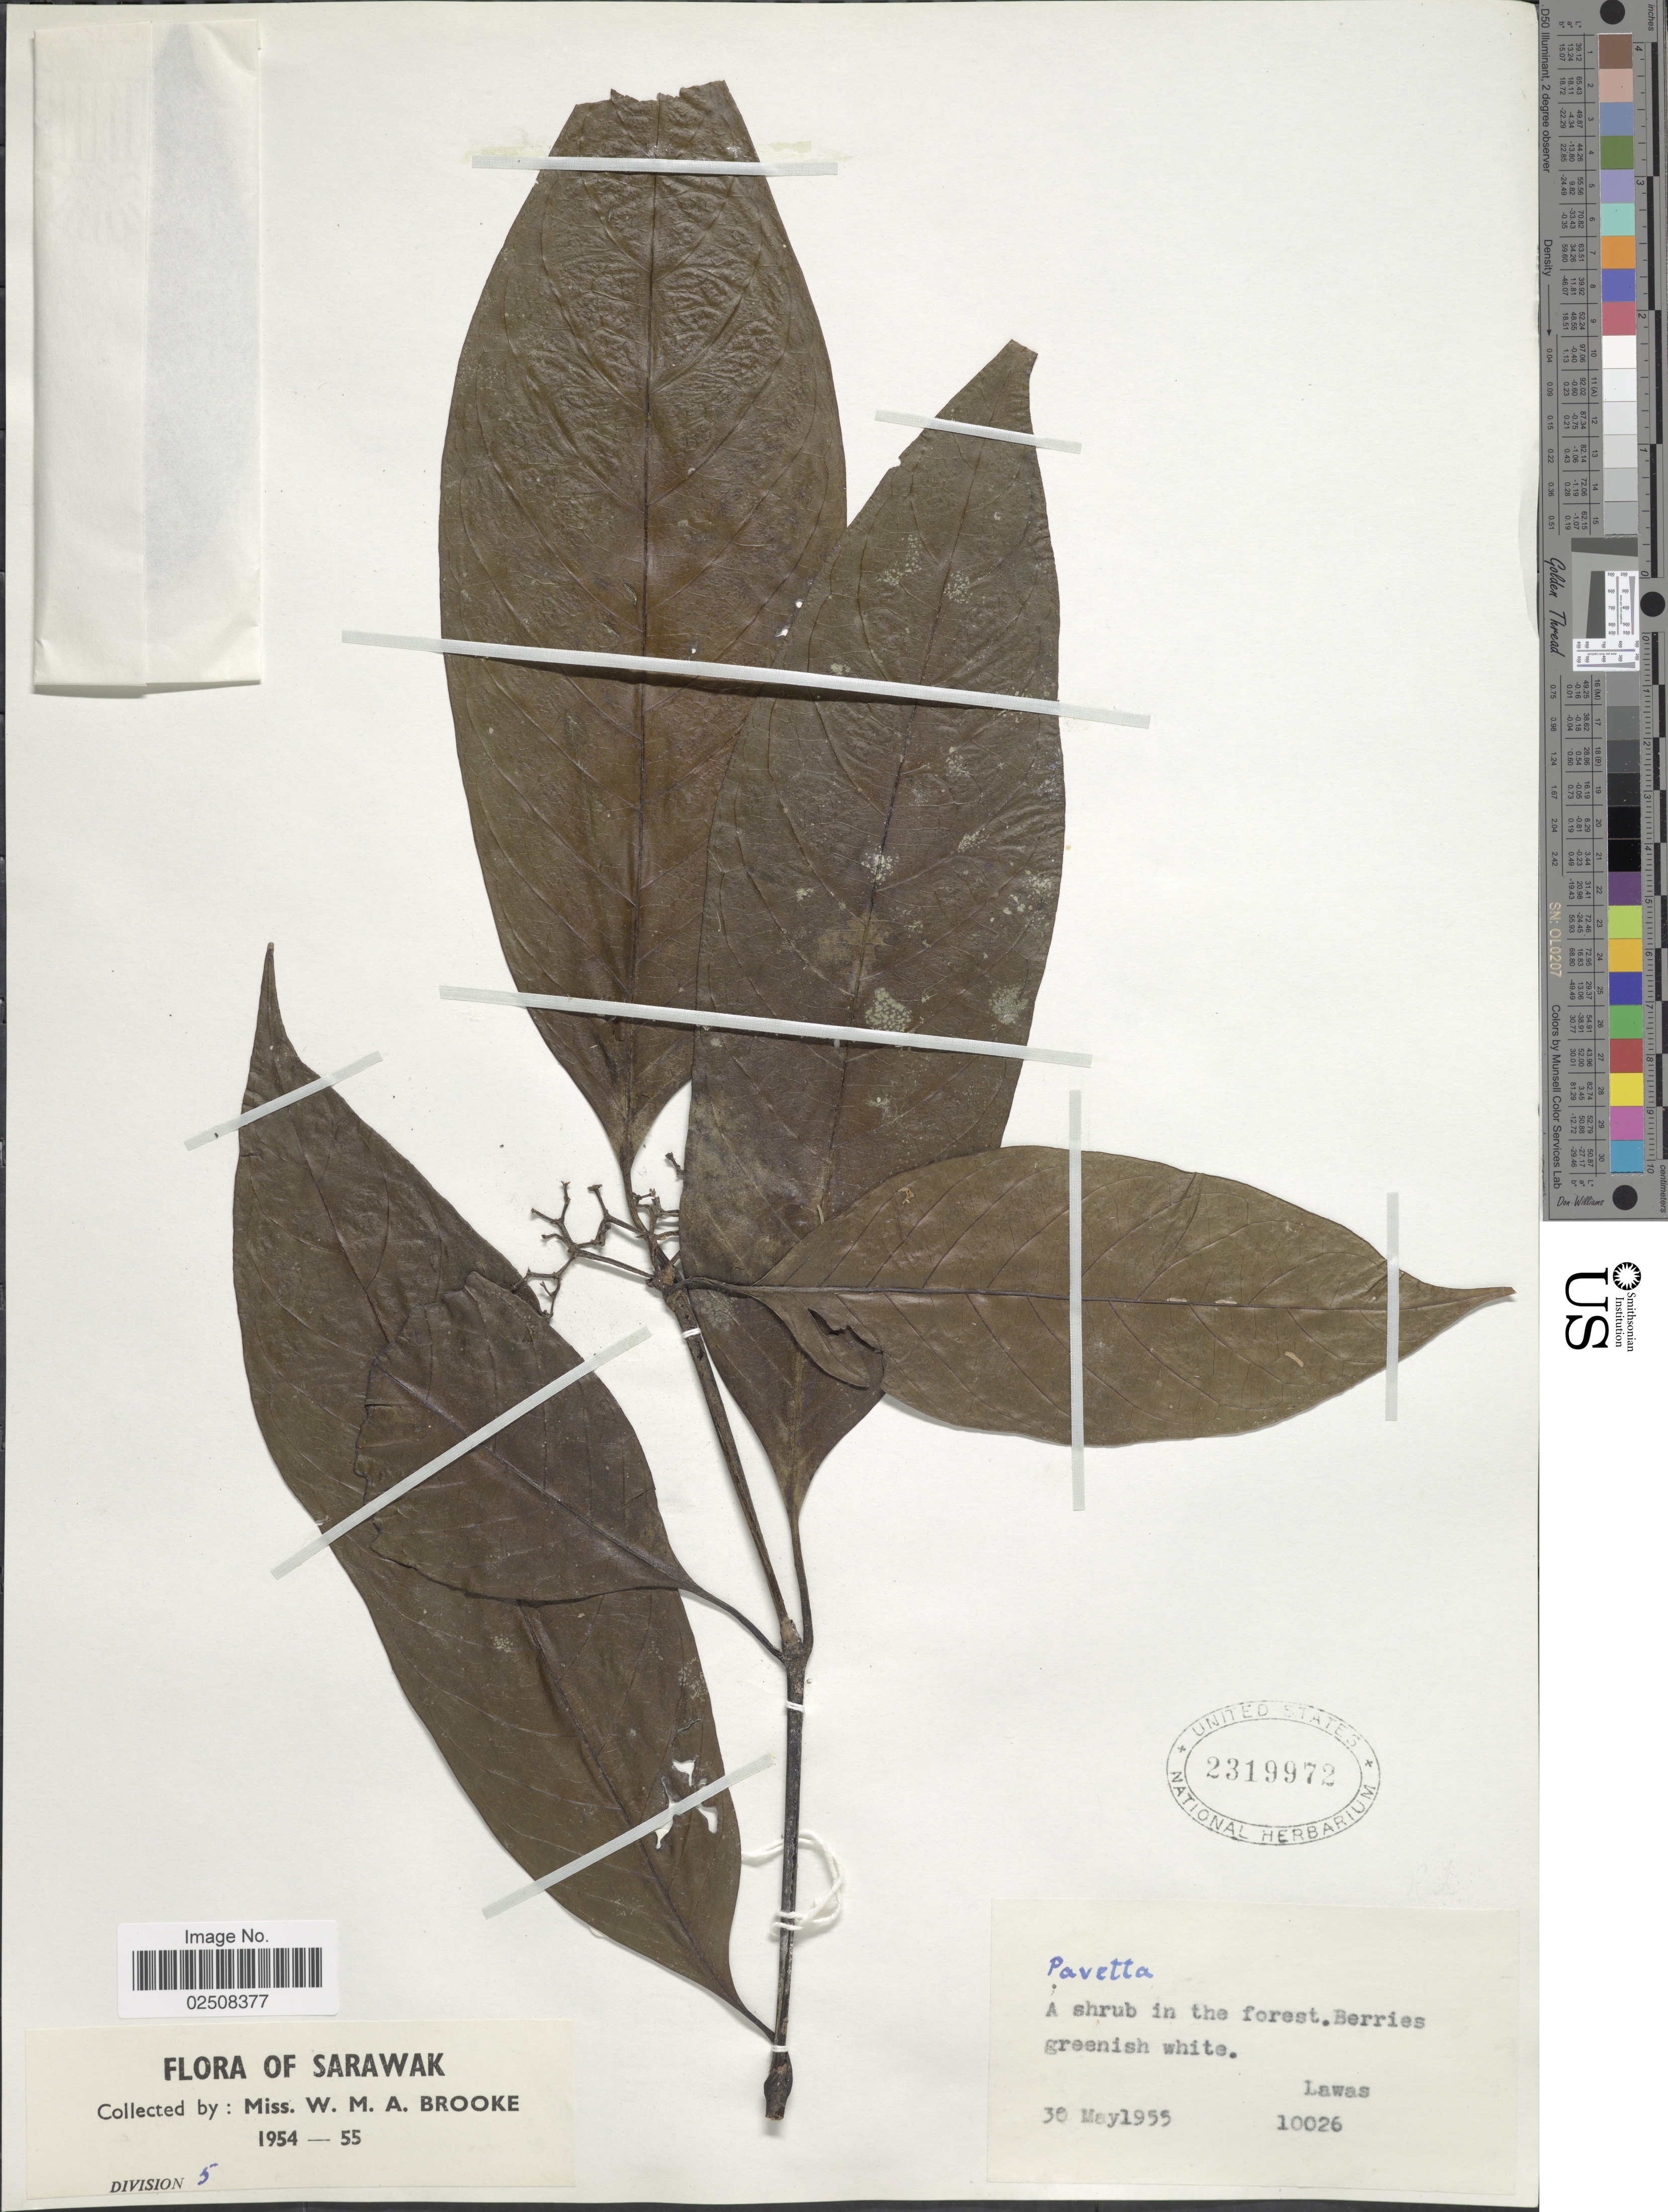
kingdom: Plantae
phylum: Tracheophyta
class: Magnoliopsida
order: Gentianales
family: Rubiaceae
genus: Pavetta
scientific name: Pavetta sp.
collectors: W. Brooke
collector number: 10026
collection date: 1955-05-30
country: Malaysia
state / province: Sarawak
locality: Lawas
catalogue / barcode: US 2319972